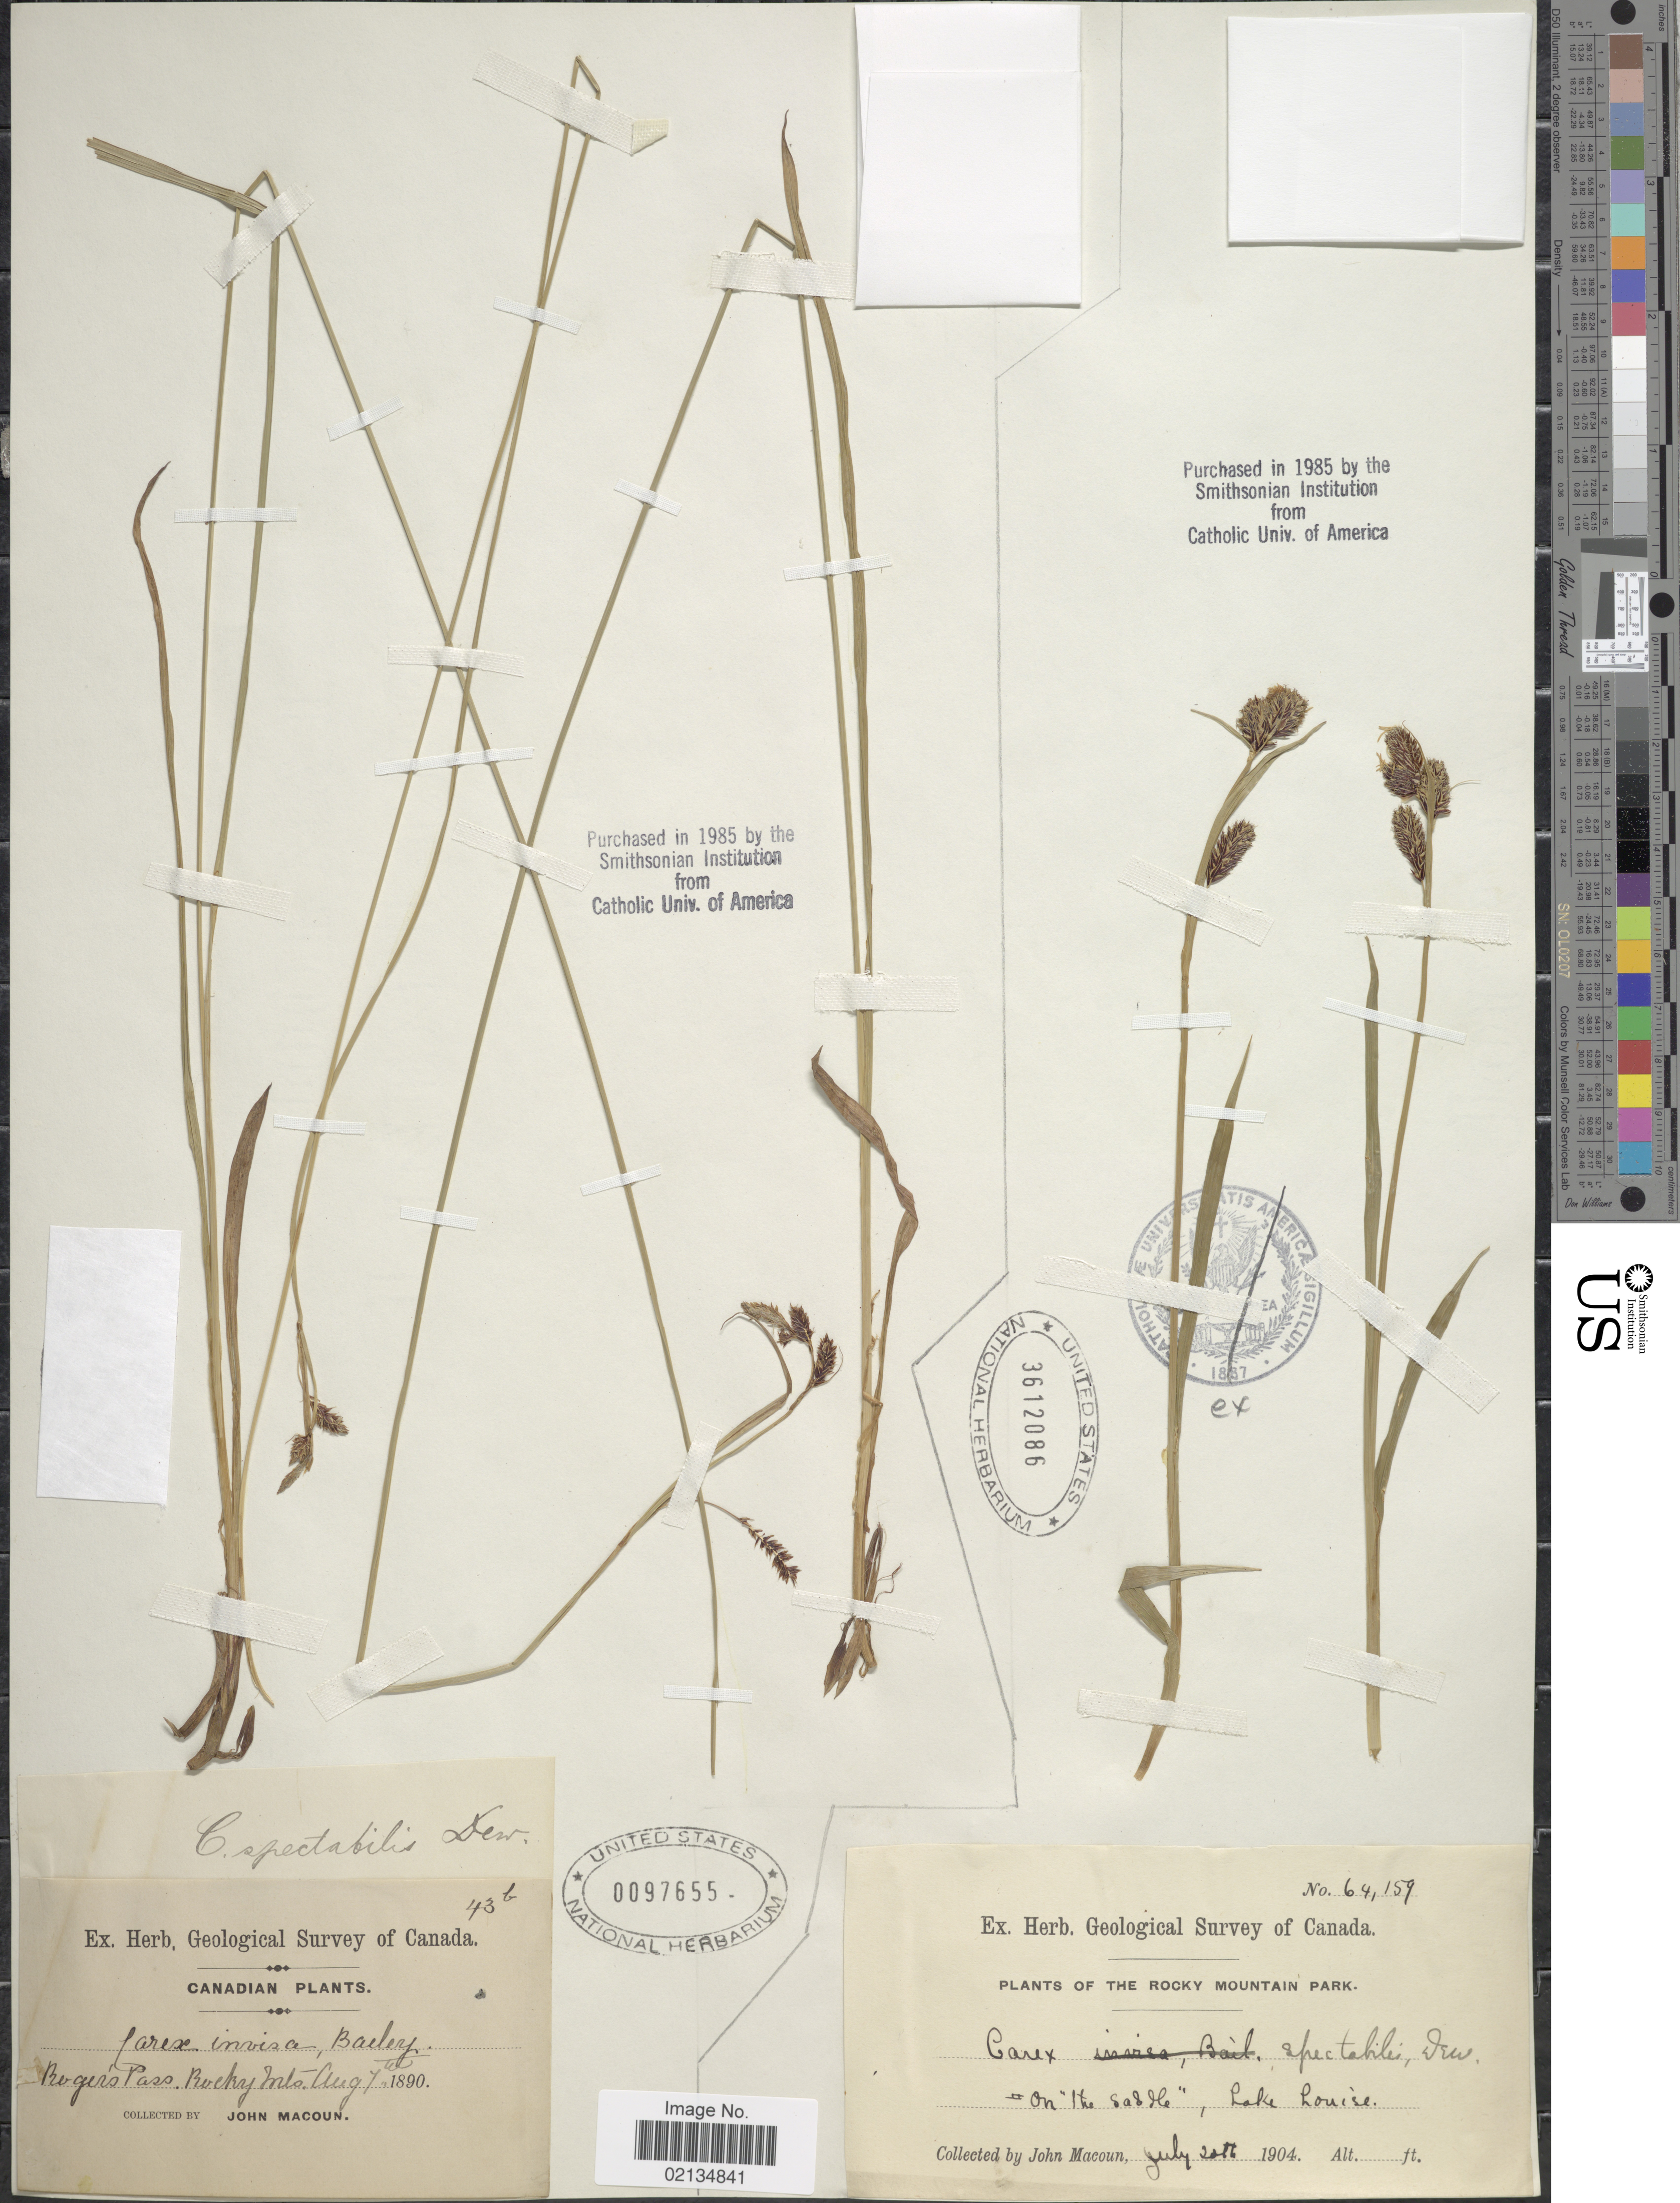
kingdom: Plantae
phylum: Tracheophyta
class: Liliopsida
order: Poales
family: Cyperaceae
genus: Carex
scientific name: Carex spectabilis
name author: Dewey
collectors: J. Macoun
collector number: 43B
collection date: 1890-08-07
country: Canada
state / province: British Columbia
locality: Burgers Pass, Rocky Mts.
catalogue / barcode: US 97655